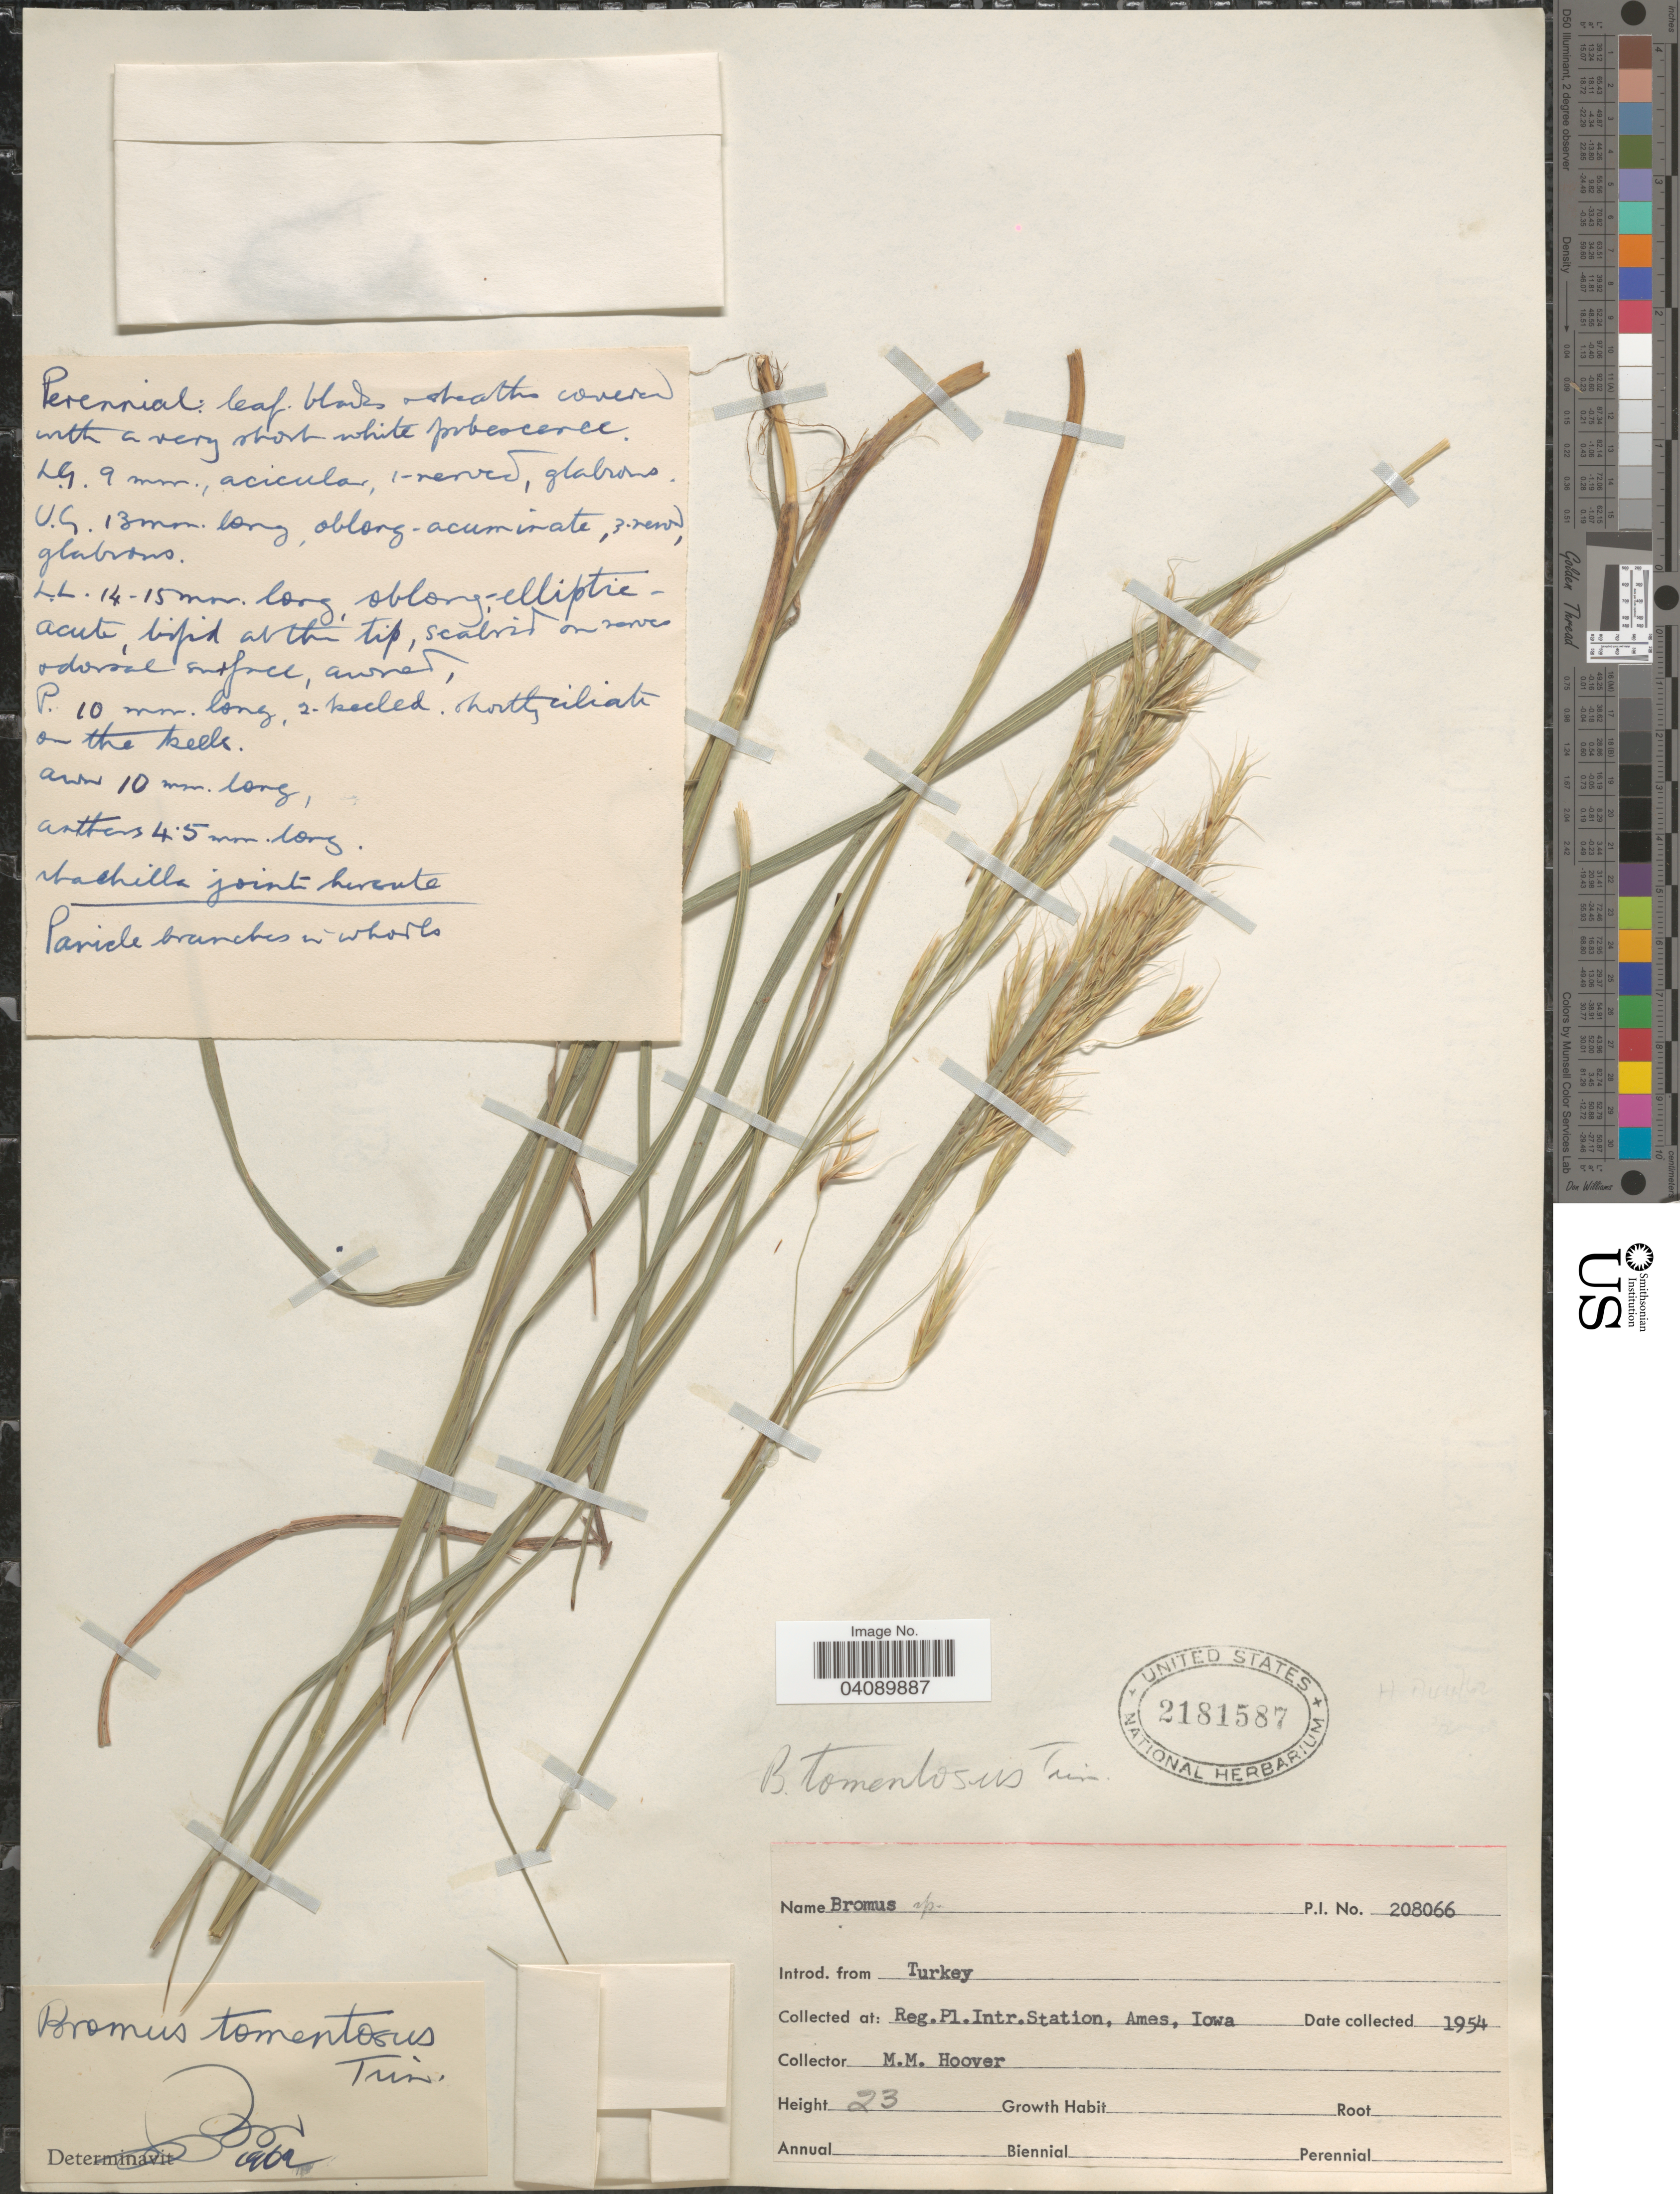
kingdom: Plantae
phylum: Tracheophyta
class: Liliopsida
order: Poales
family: Poaceae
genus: Bromus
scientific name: Bromus tomentosus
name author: Trin.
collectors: M. Hoover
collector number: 208066?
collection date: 1954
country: United States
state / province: Iowa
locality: Reg. Pl. Intr. Station, Ames.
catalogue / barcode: US 2181587